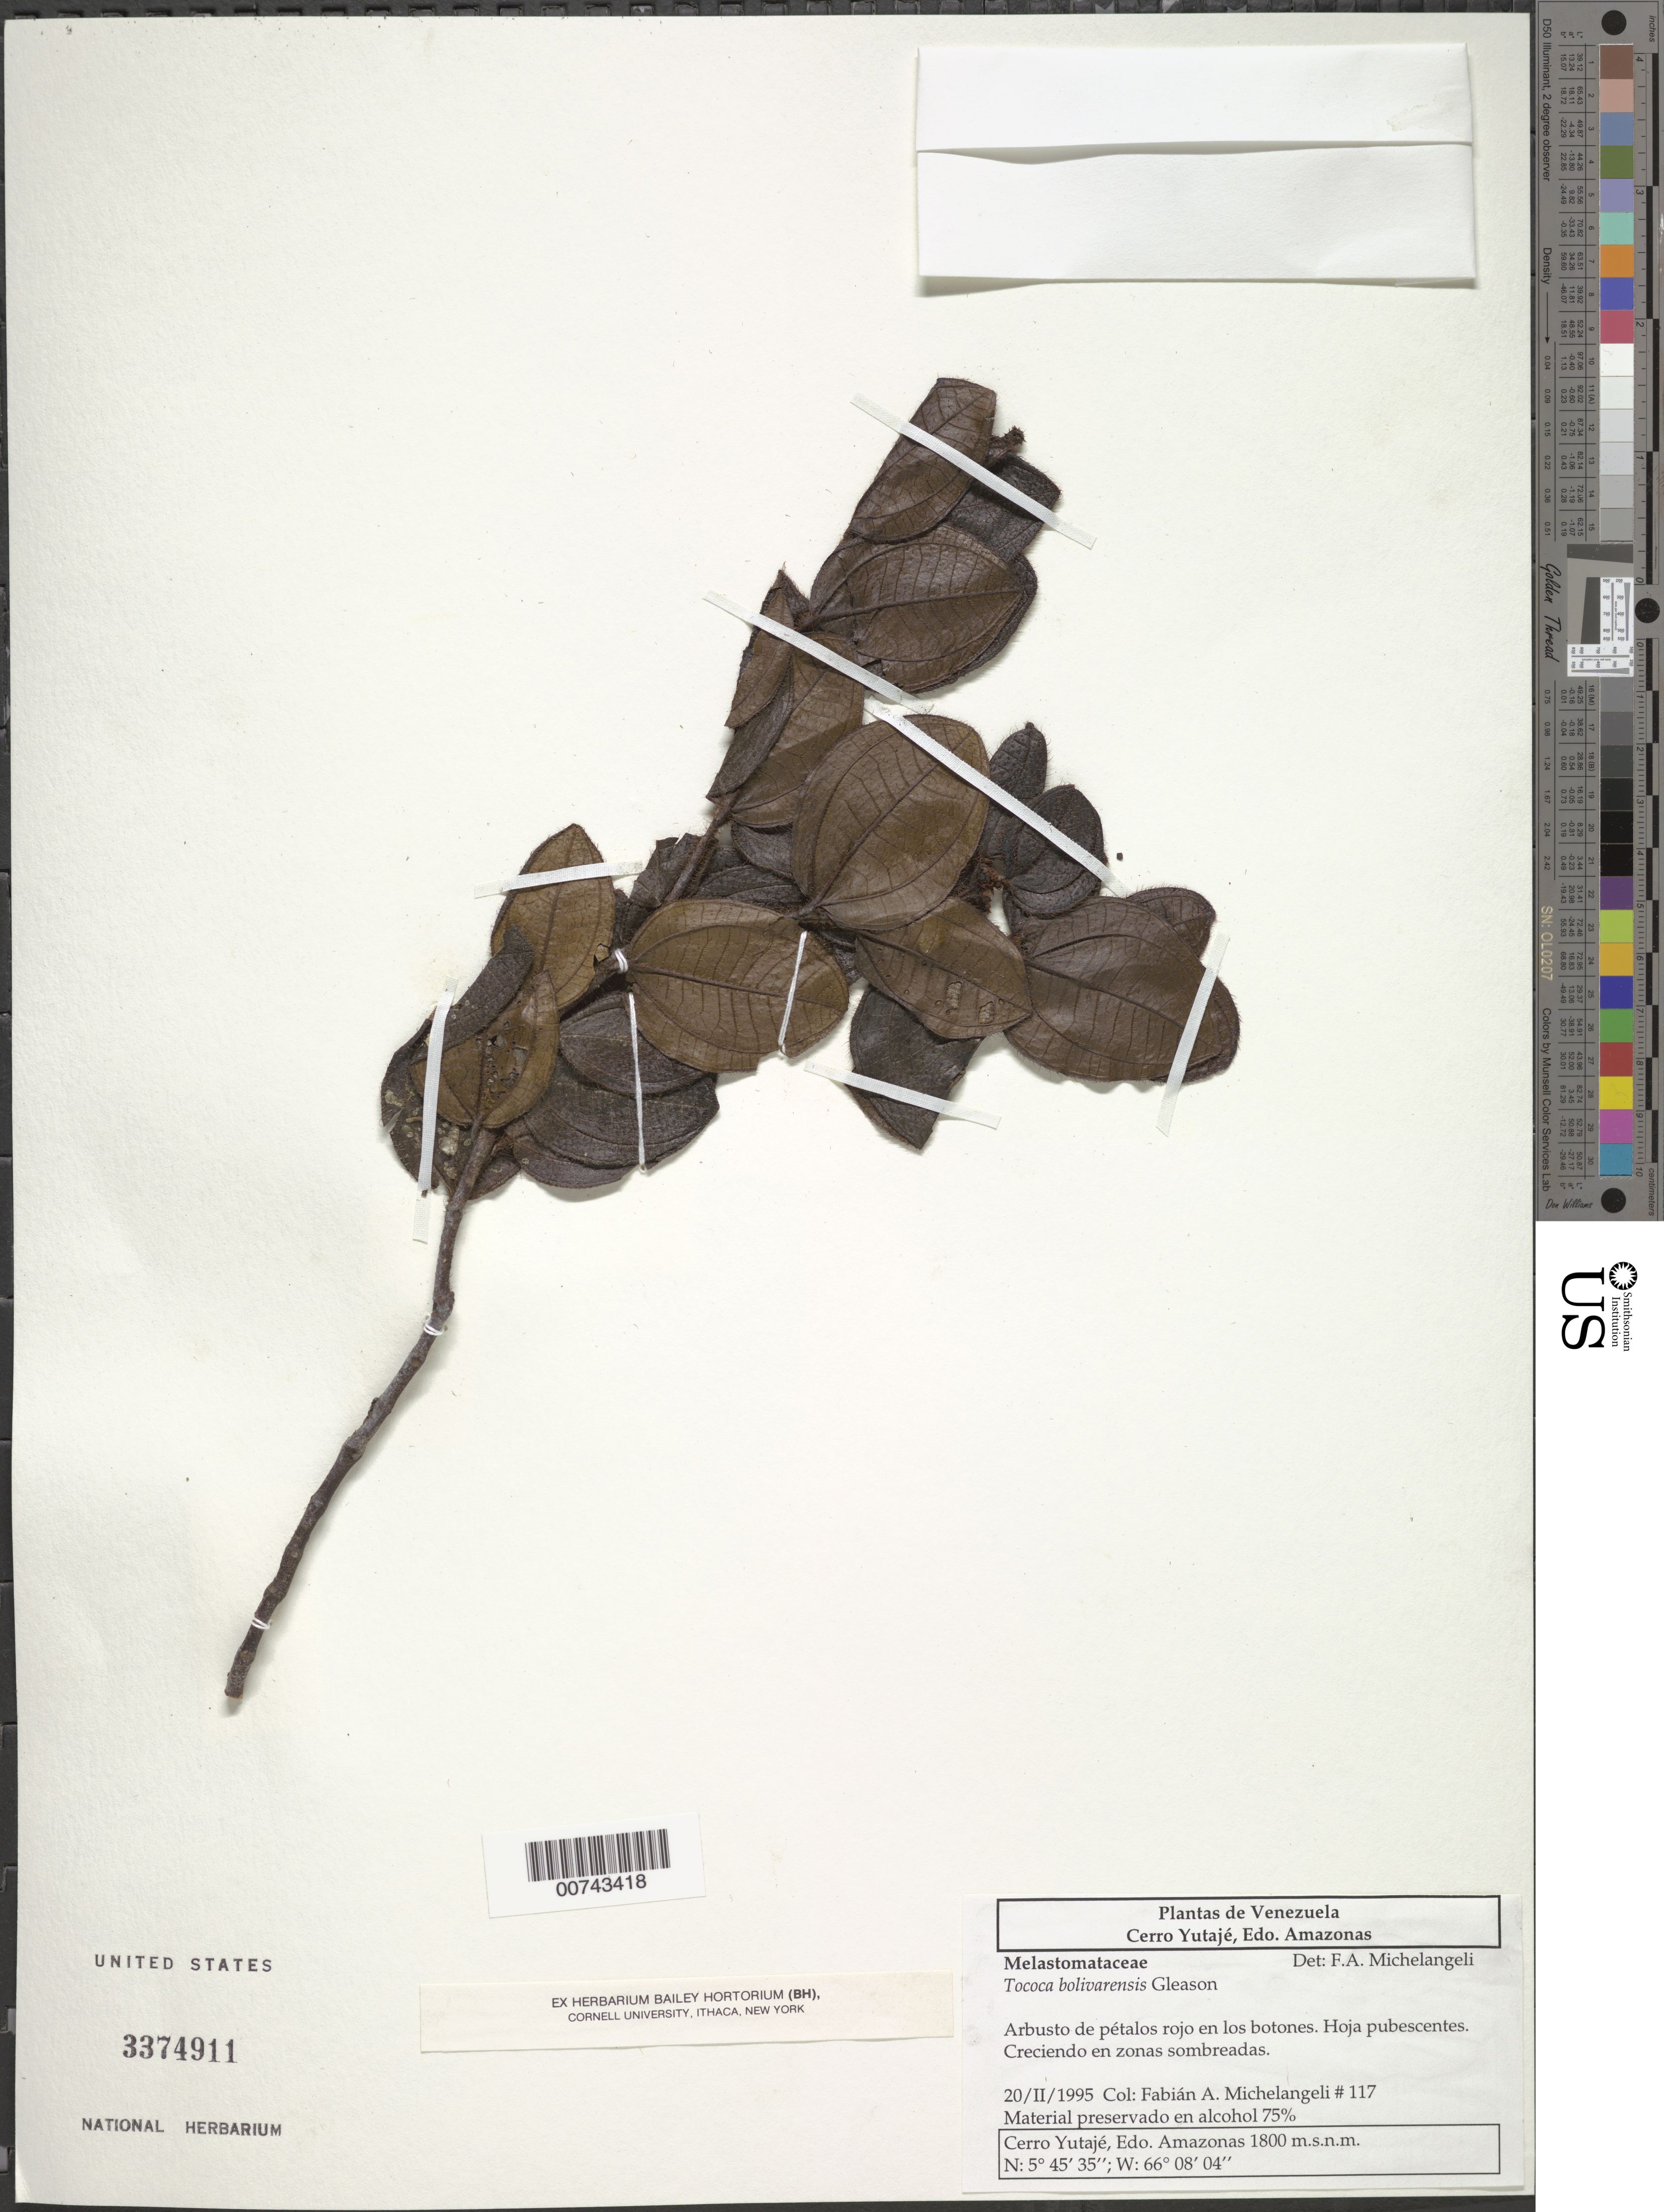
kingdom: Plantae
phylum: Tracheophyta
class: Magnoliopsida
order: Myrtales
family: Melastomataceae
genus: Tococa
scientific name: Tococa bolivarensis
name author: Gleason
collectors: F. A. Michelangeli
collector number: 117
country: Venezuela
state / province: Amazonas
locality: Cerro Yutajé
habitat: Growing in shady areas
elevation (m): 1800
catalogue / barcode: US 3374911